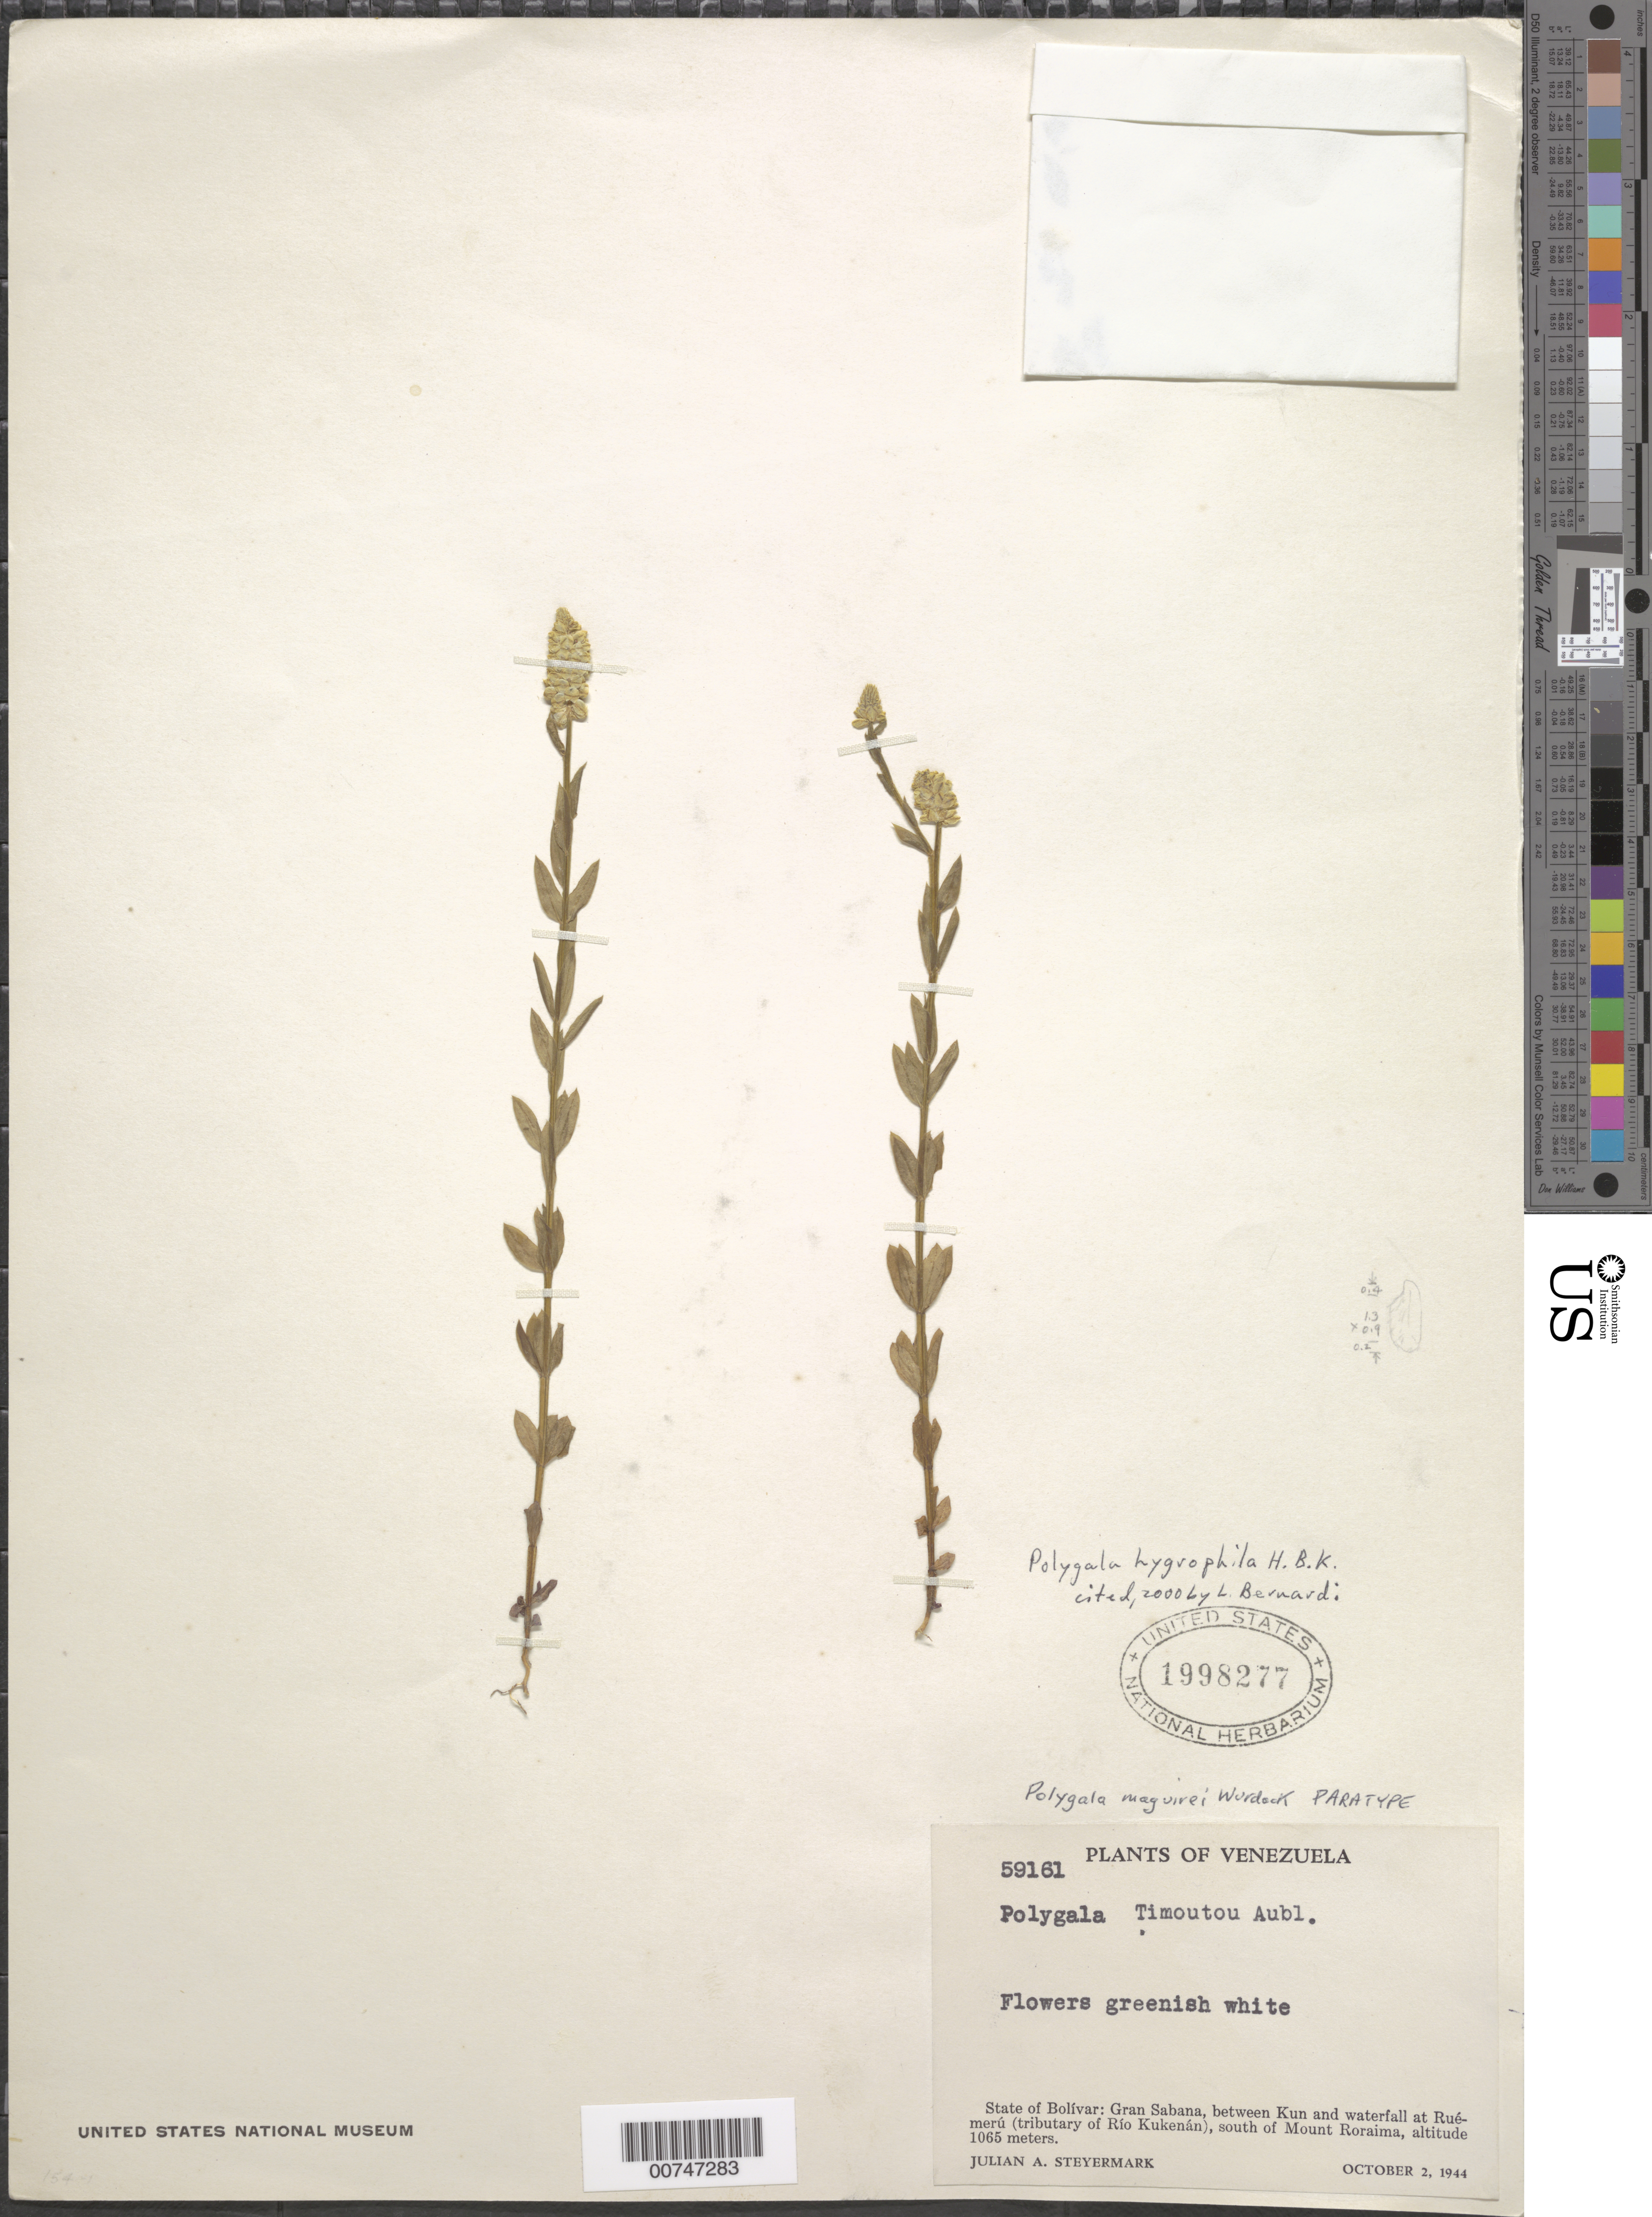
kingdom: Plantae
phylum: Tracheophyta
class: Magnoliopsida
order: Fabales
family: Polygalaceae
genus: Polygala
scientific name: Polygala hygrophila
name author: Kunth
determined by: Bernardi, L.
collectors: J. Steyermark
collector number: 59161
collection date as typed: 2-Oct-44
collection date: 1944-10-02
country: Venezuela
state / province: Bolívar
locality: Gran Sabana, between Kun and waterfall at Rué-merú (trib. Río Kukenán), south of Mt. Roraima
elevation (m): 1065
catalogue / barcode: US 1998277